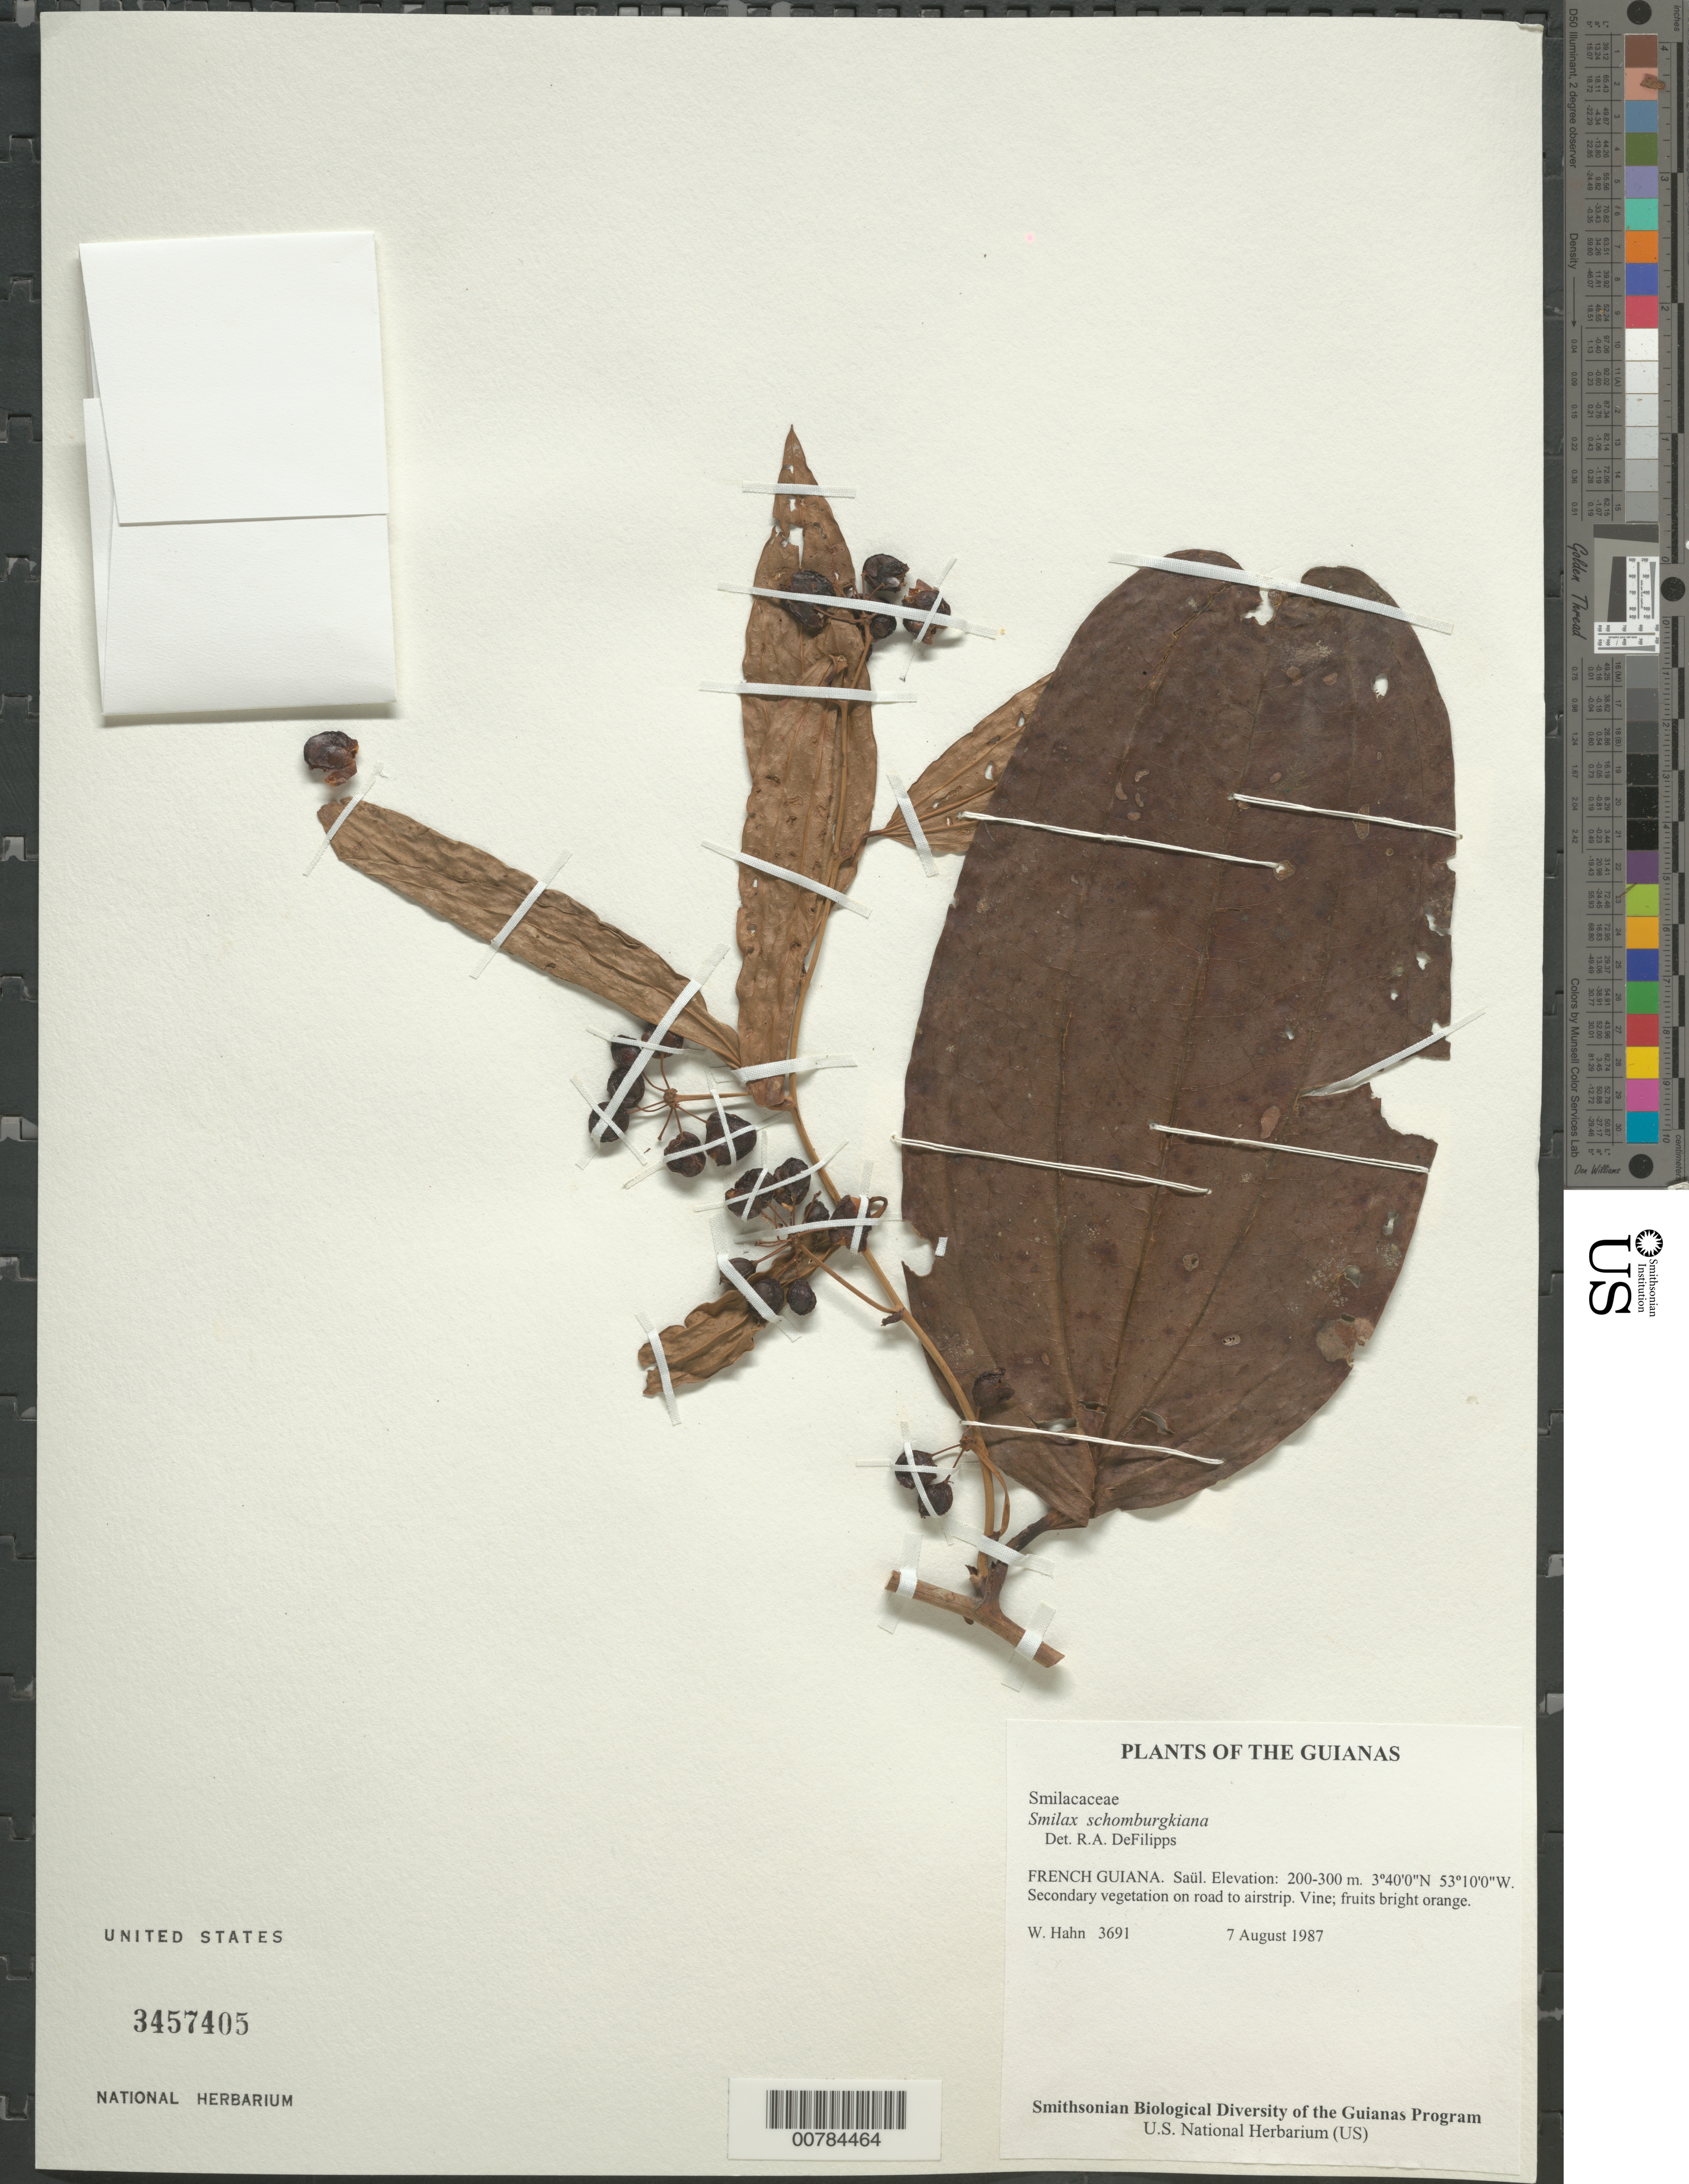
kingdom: Plantae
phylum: Tracheophyta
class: Liliopsida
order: Liliales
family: Smilacaceae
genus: Smilax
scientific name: Smilax schomburgkiana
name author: Kunth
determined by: DeFilipps, R. A.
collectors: W. Hahn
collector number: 3691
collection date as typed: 7 August 1987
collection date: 1987-08-07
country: French Guiana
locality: Saül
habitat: Secondary vegetation on road to airstrip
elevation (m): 200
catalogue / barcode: US 3457405